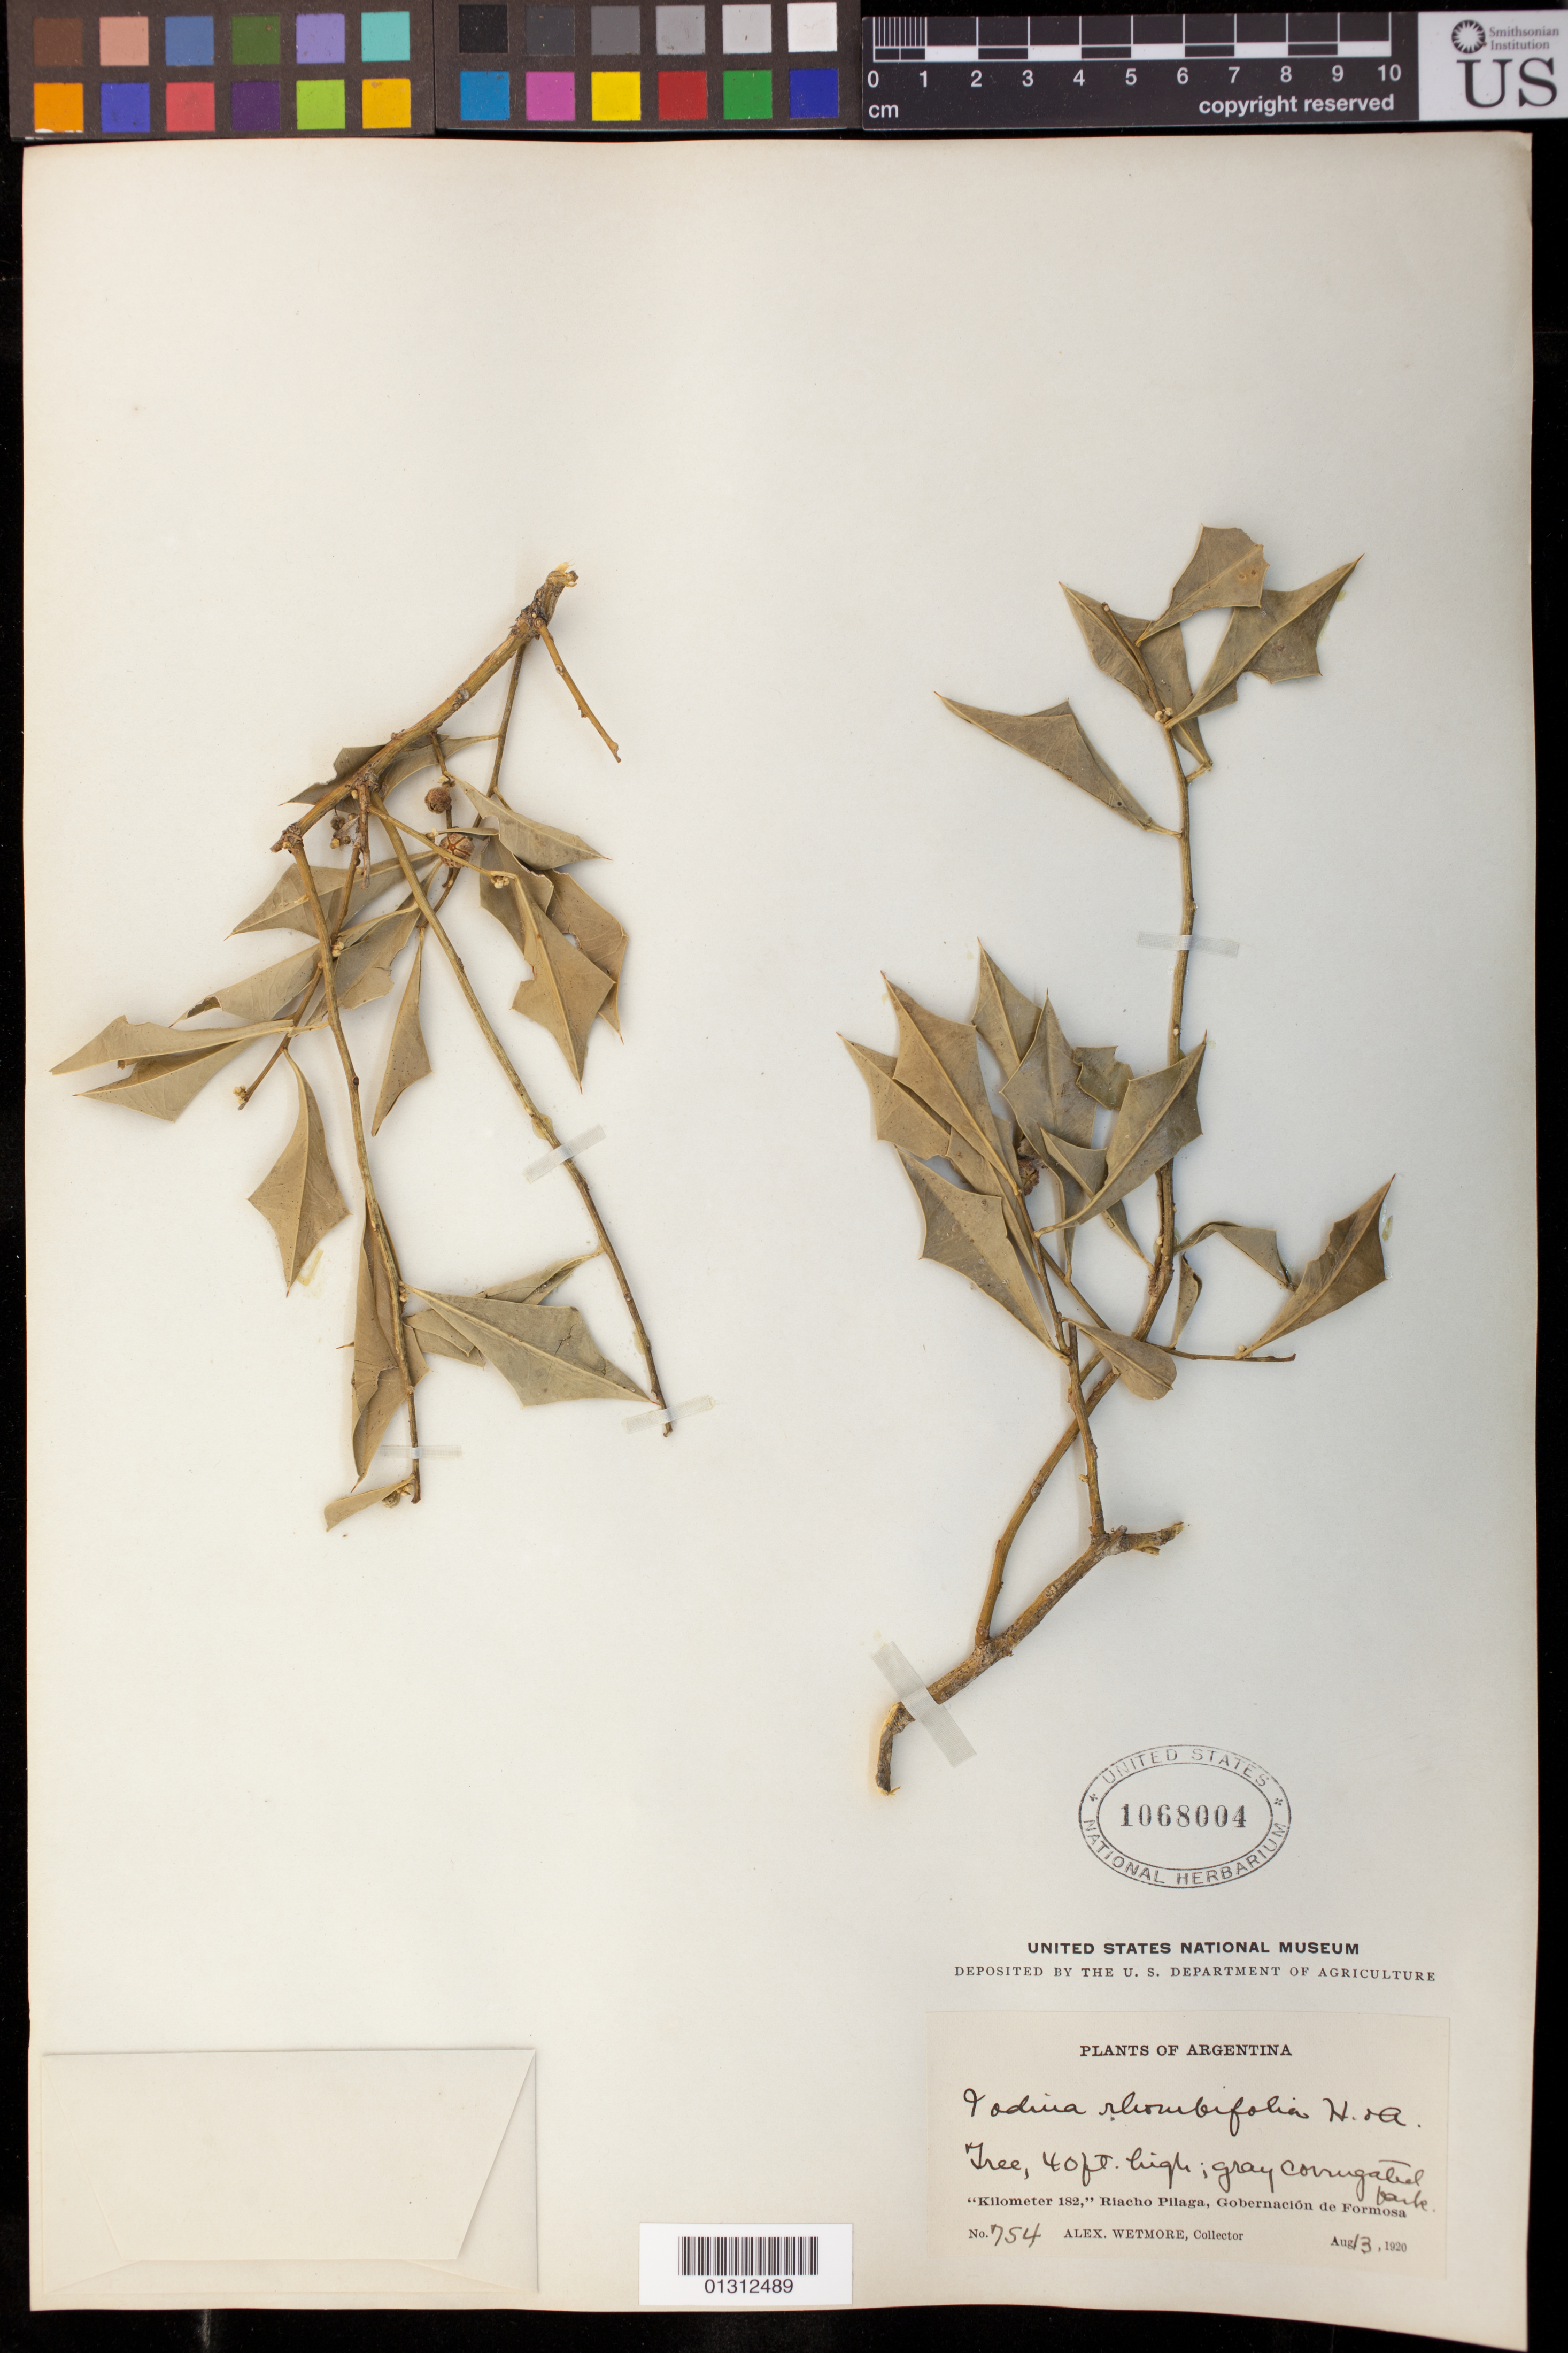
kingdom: Plantae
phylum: Tracheophyta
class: Magnoliopsida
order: Santalales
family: Cervantesiaceae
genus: Jodina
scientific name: Jodina rhombifolia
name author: (Hook. & Arn.) Reissek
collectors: A. Wetmore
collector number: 754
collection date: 1920-08-13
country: Argentina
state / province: Formosa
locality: Kilometer 182, Riacho Pilaga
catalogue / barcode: US 1068004